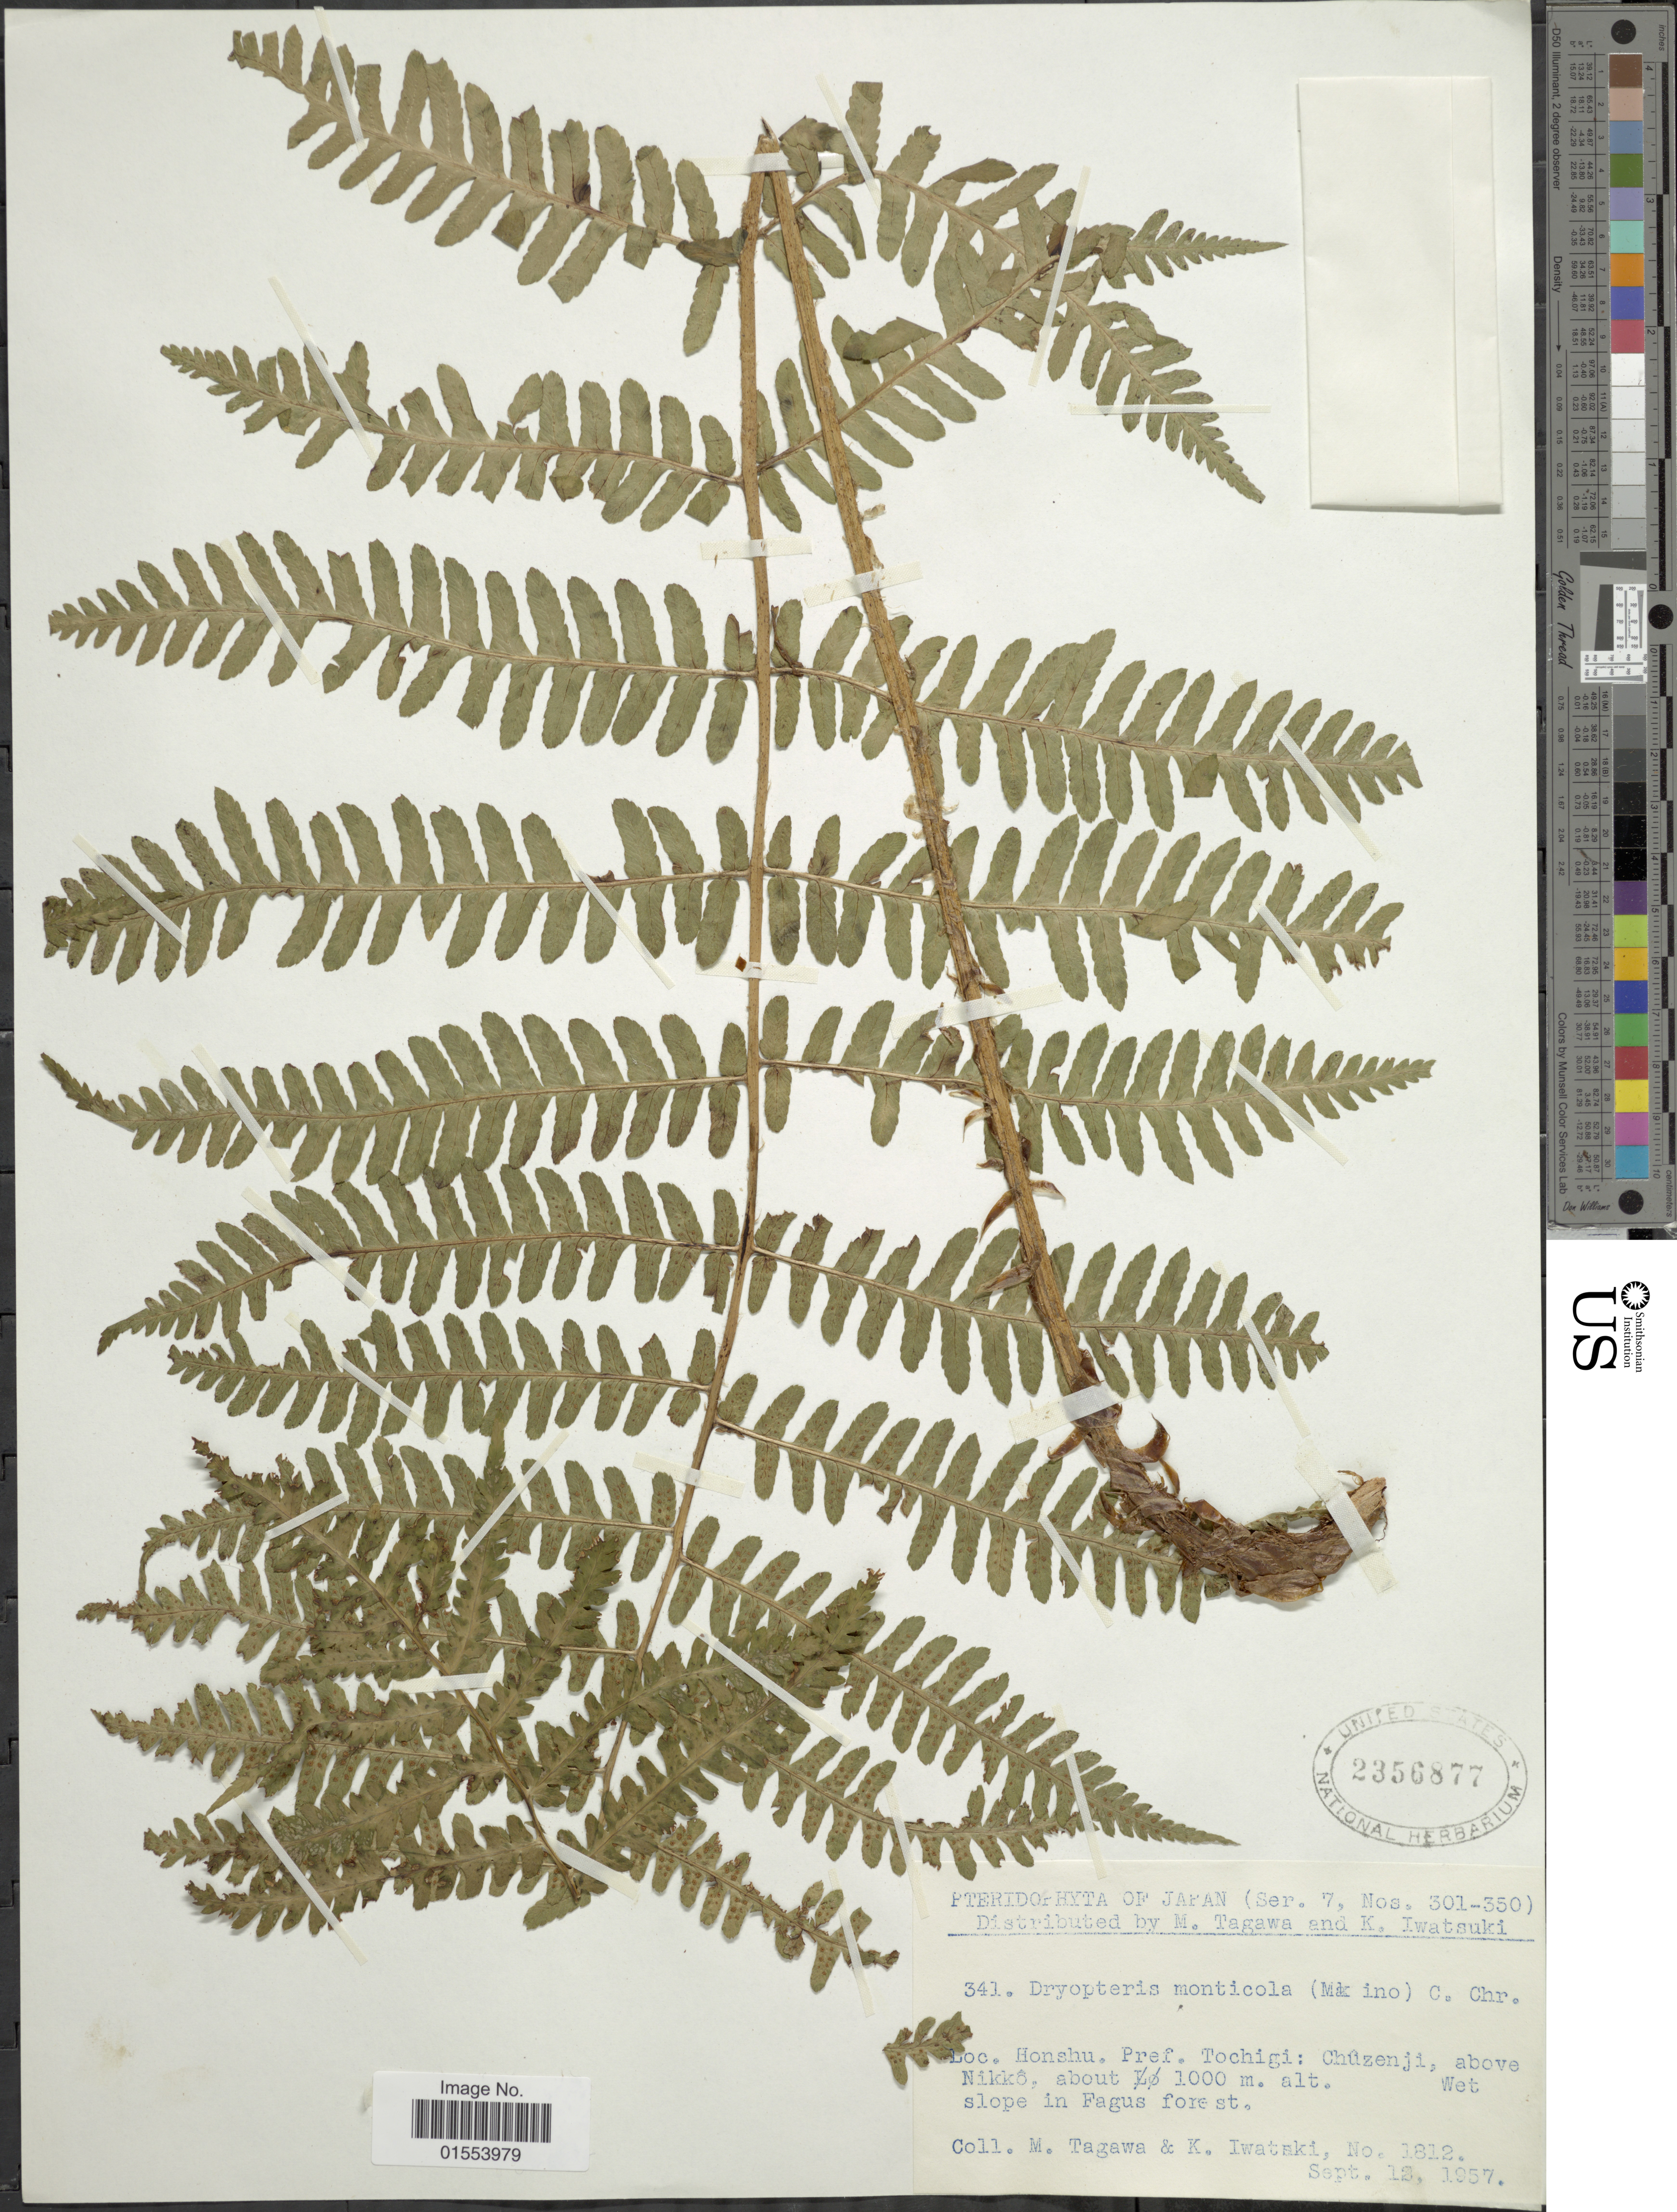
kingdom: Plantae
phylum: Tracheophyta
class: Polypodiopsida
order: Polypodiales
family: Dryopteridaceae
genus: Dryopteris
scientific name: Dryopteris monticola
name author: (Makino) C. Chr.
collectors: M. Tagawa & K. Iwatsuki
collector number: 1812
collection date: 1957-09-12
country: Japan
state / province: Totigi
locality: Honshu. Pref. Tochigi: Chuzenji, above Nikko.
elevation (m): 1000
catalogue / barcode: US 2356877